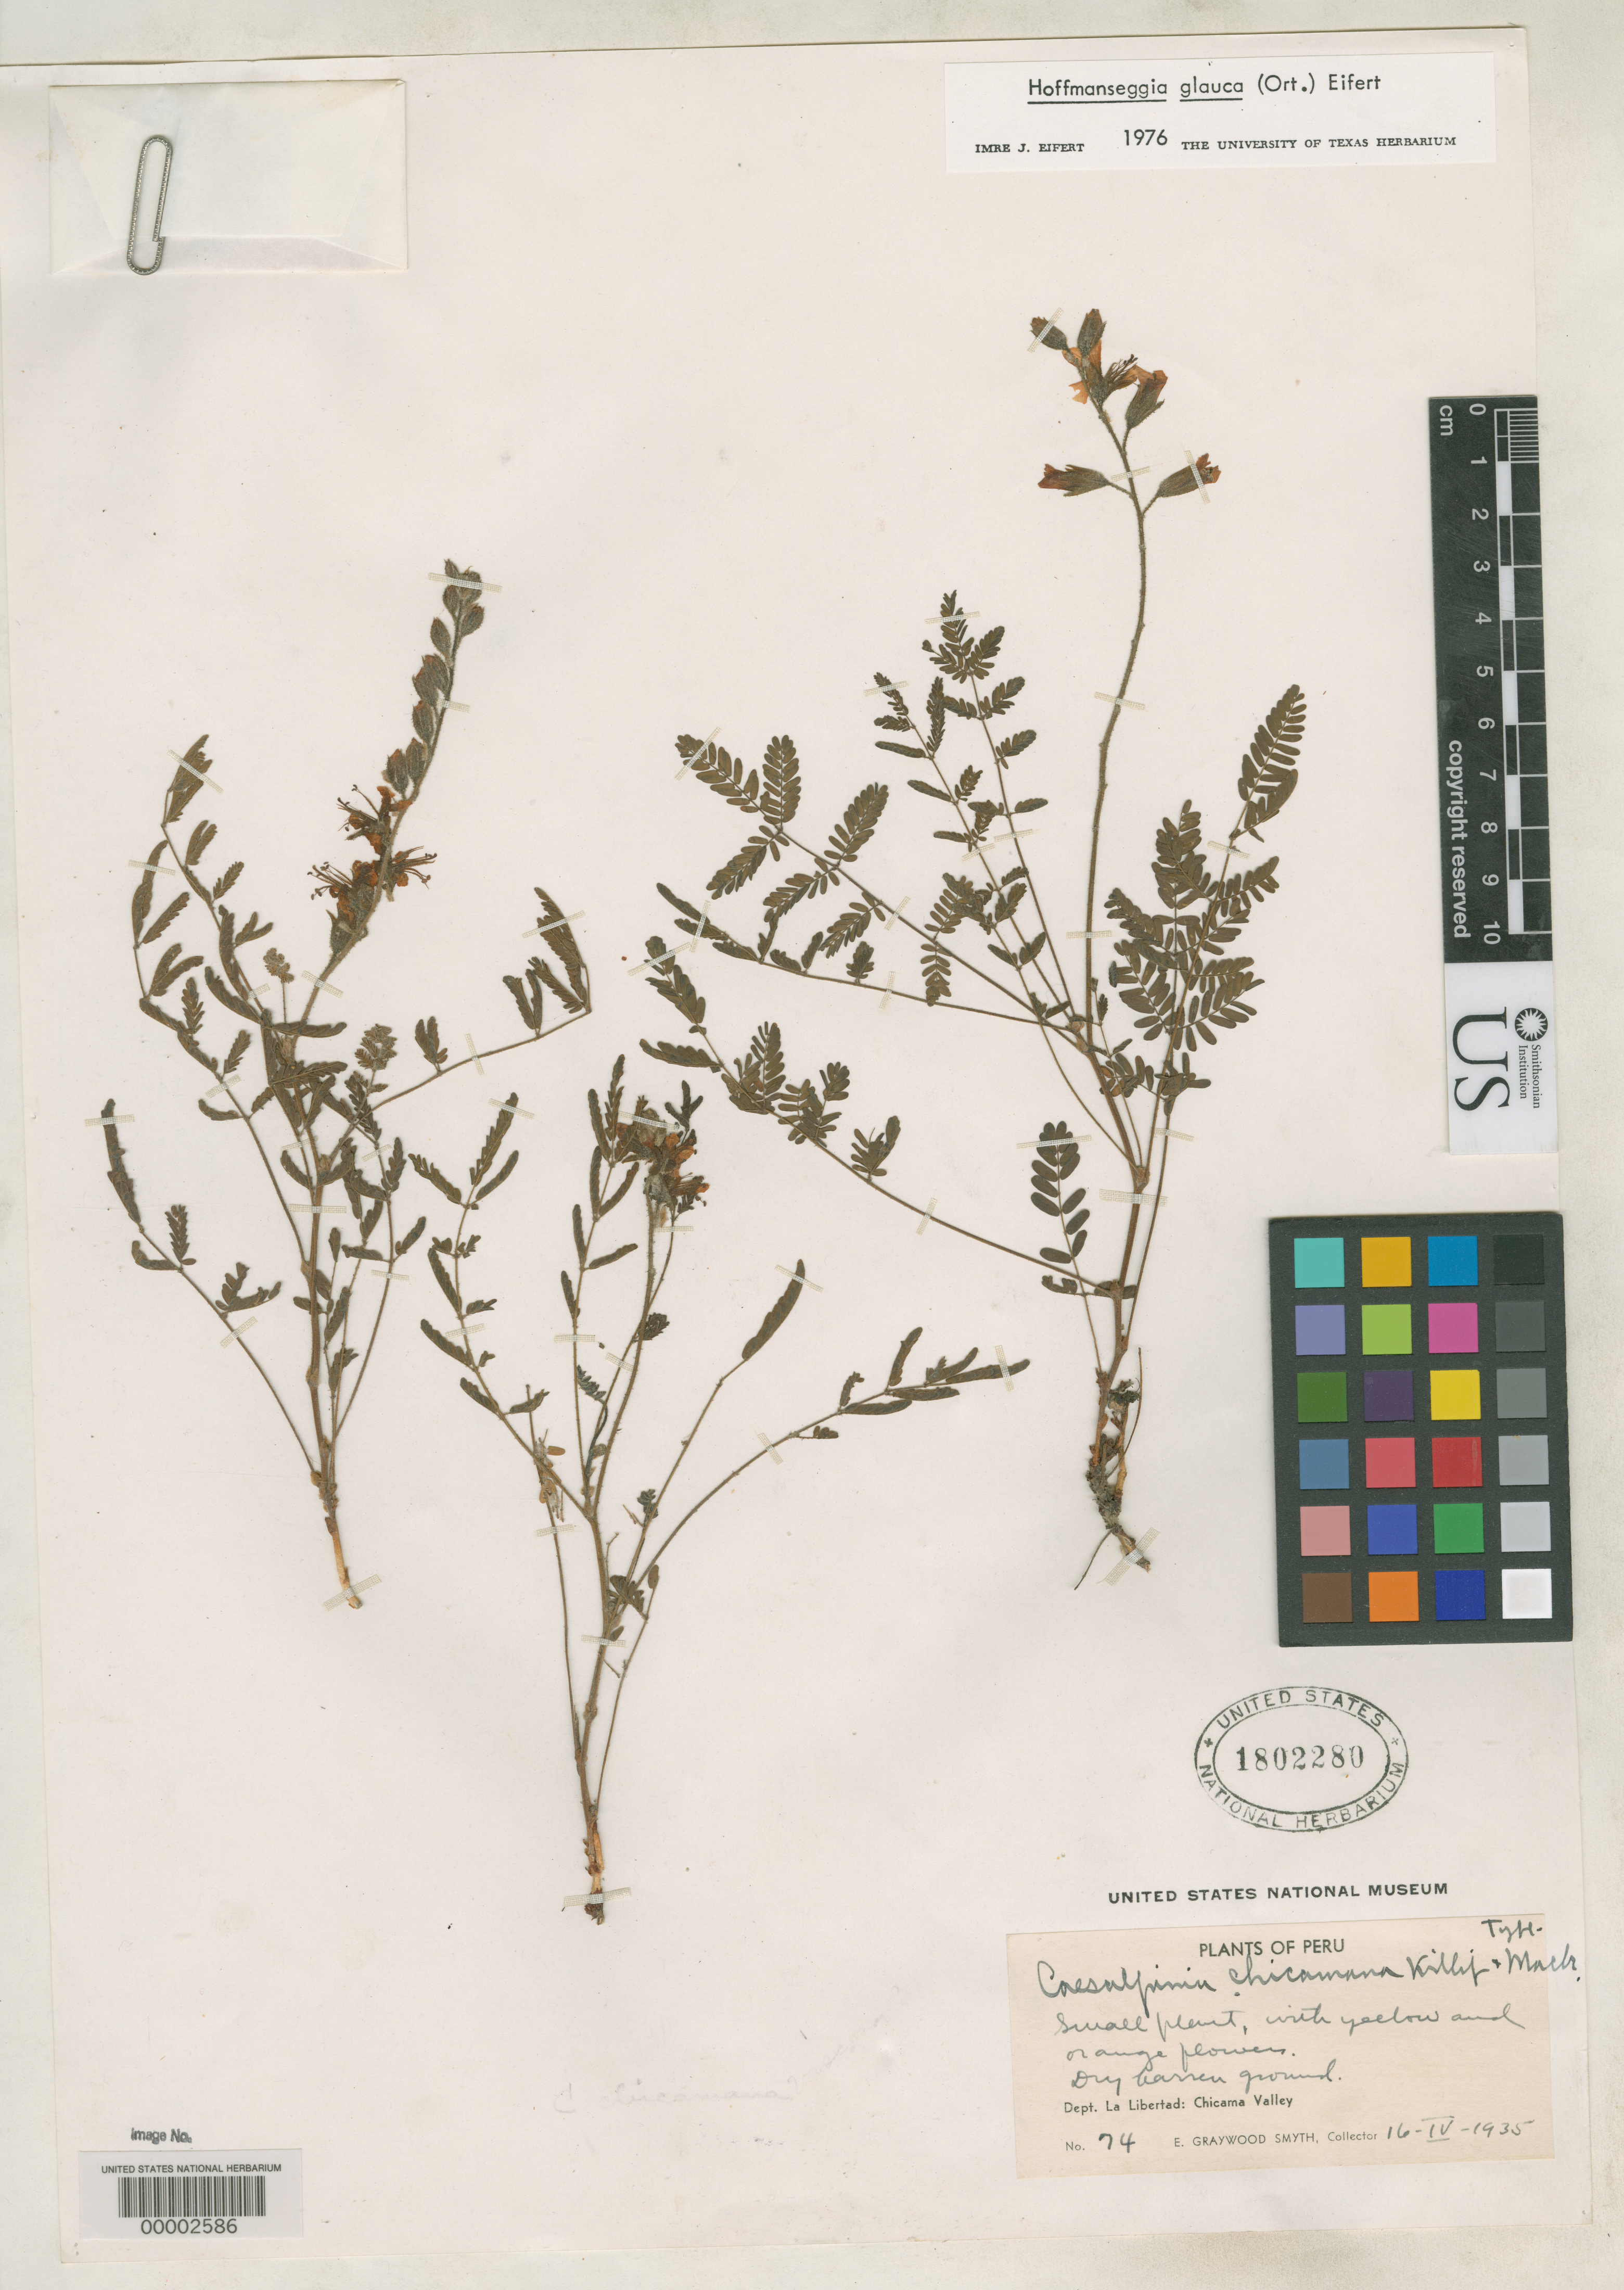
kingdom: Plantae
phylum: Tracheophyta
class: Magnoliopsida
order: Fabales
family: Fabaceae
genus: Caesalpinia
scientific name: Caesalpinia chicamana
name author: Killip & J.F. Macbr.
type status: Holotype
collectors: B. Smyth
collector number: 74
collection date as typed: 16 Apr 1935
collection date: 1935-04-16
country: Peru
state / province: La Libertad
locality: Chicama Valley.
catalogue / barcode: US 1802280